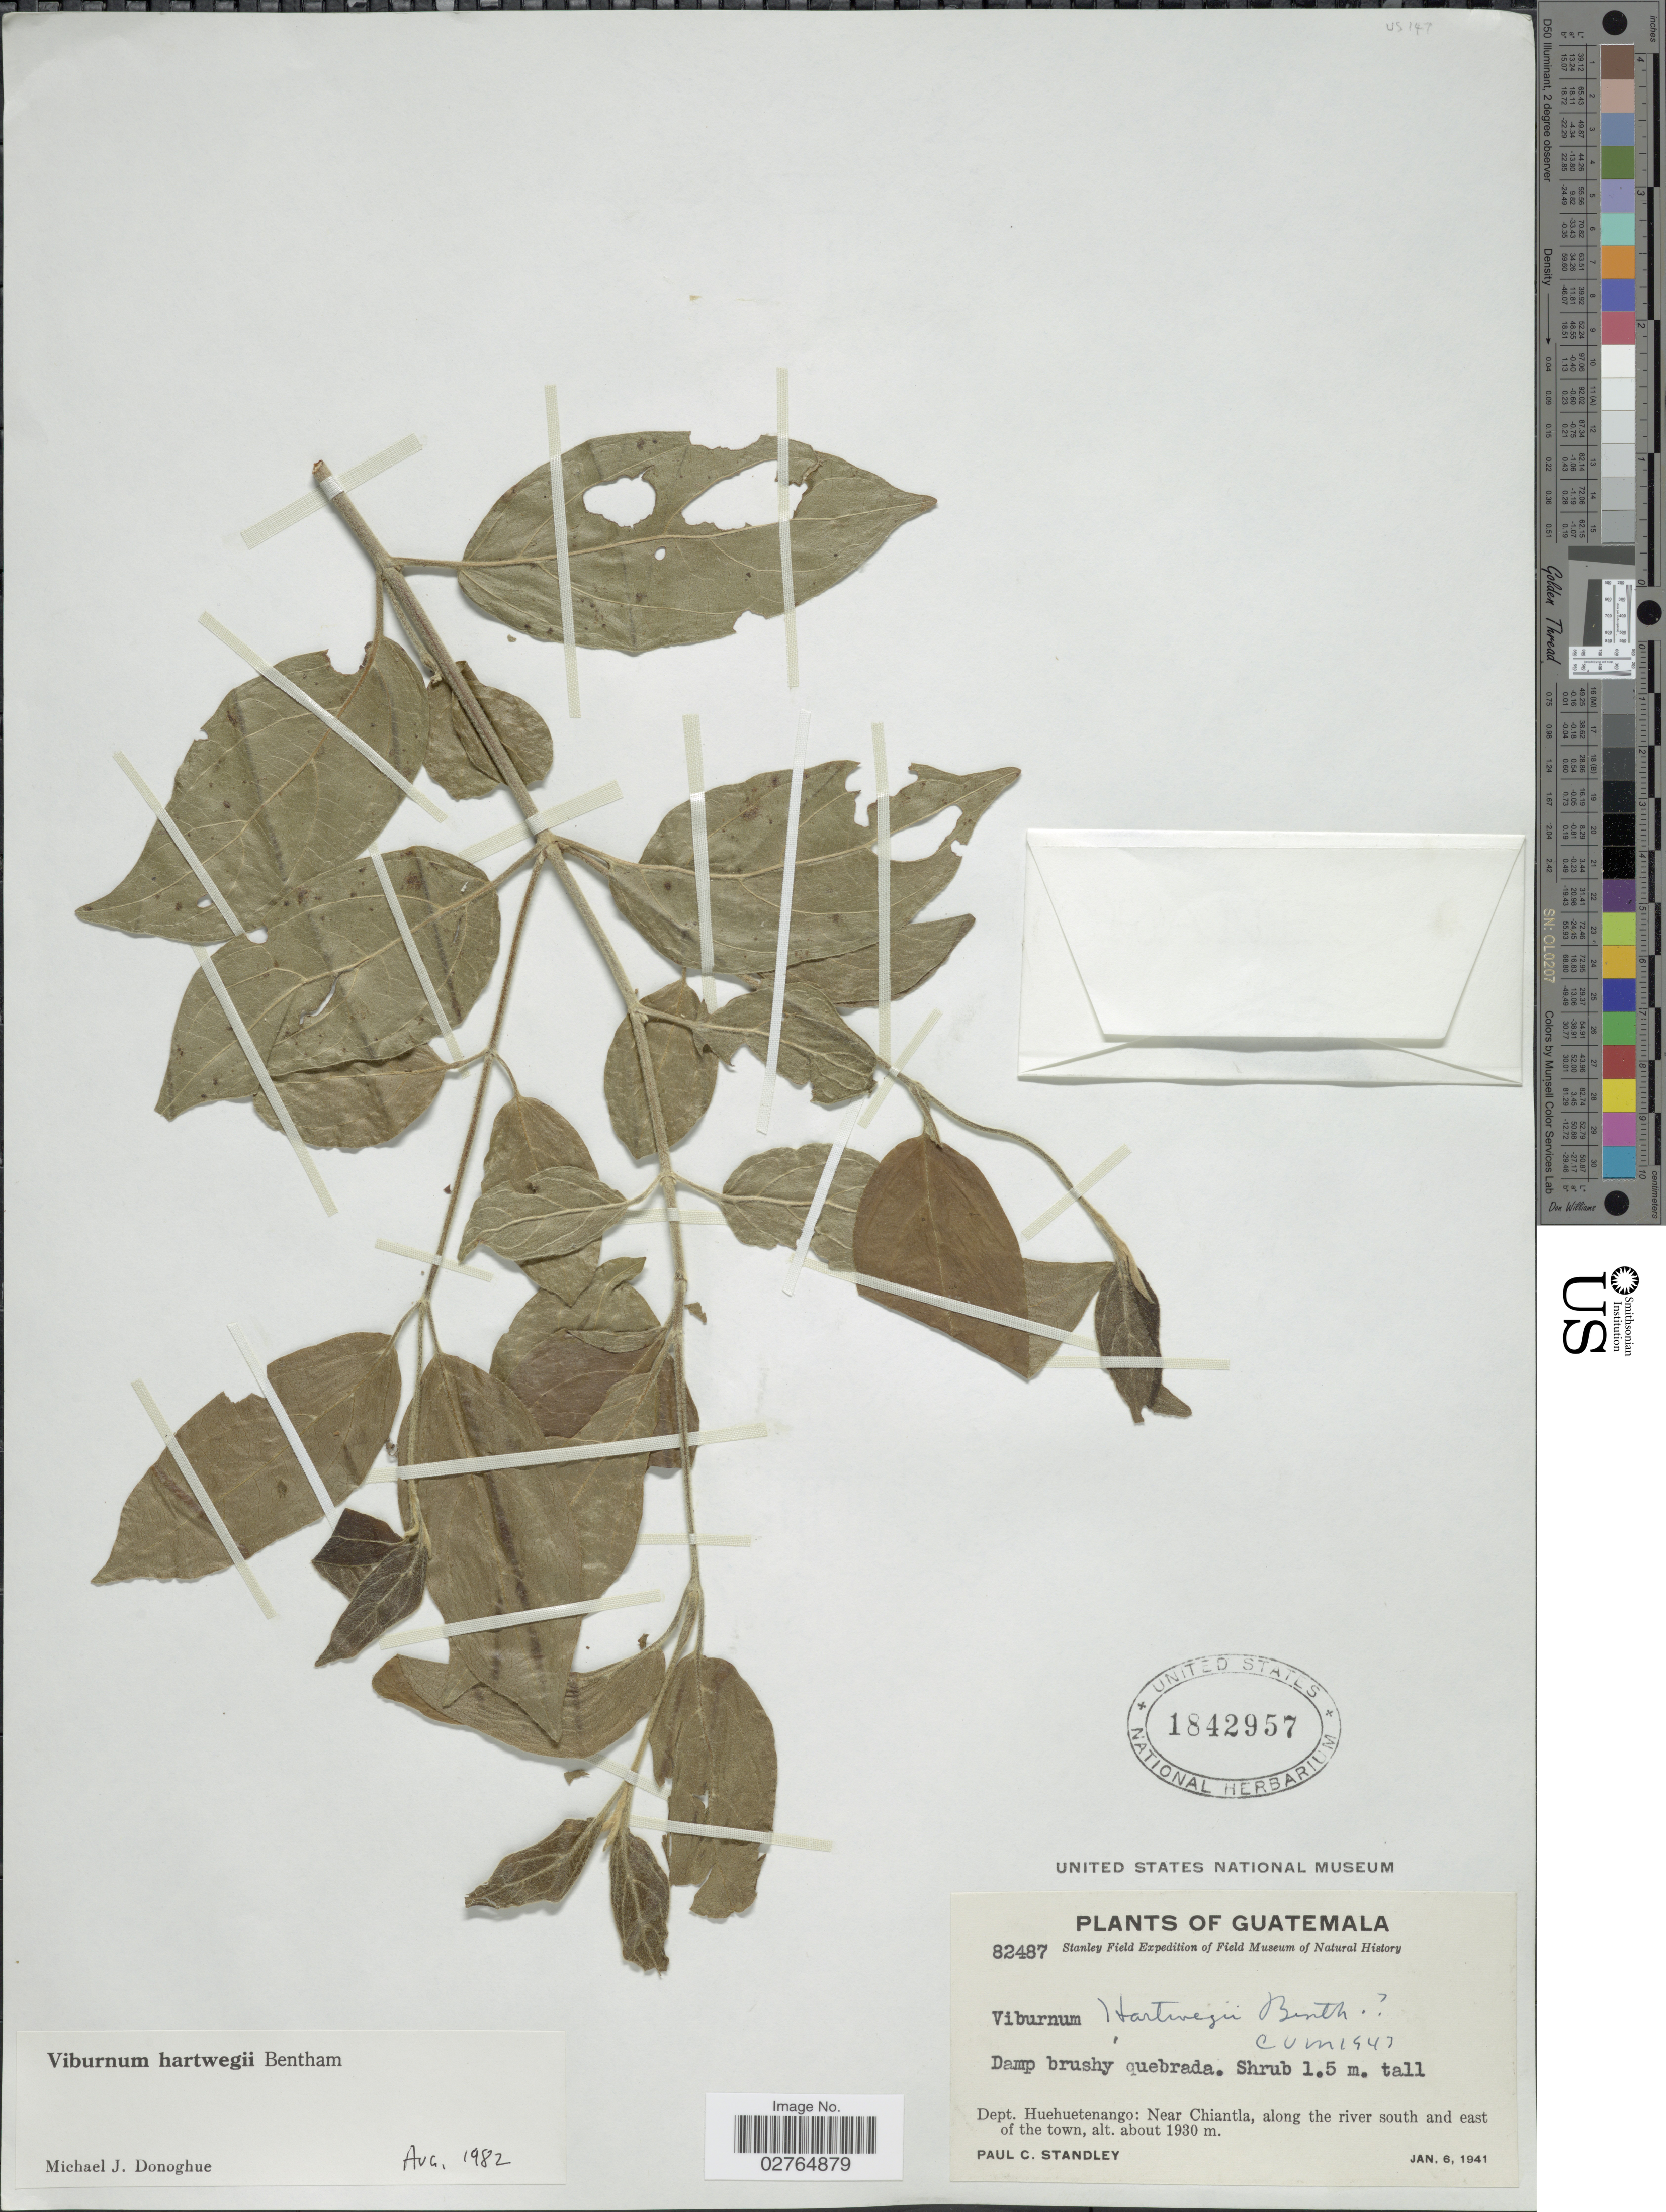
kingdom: Plantae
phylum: Tracheophyta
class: Magnoliopsida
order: Dipsacales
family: Viburnaceae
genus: Viburnum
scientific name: Viburnum hartwegii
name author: Benth.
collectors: P. C. Standley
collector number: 82487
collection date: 1941-01-06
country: Guatemala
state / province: Huehuetenango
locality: Dept. Huehuetenango: Near Chiantla, along the river south and east of the town.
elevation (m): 1930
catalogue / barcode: US 1842957